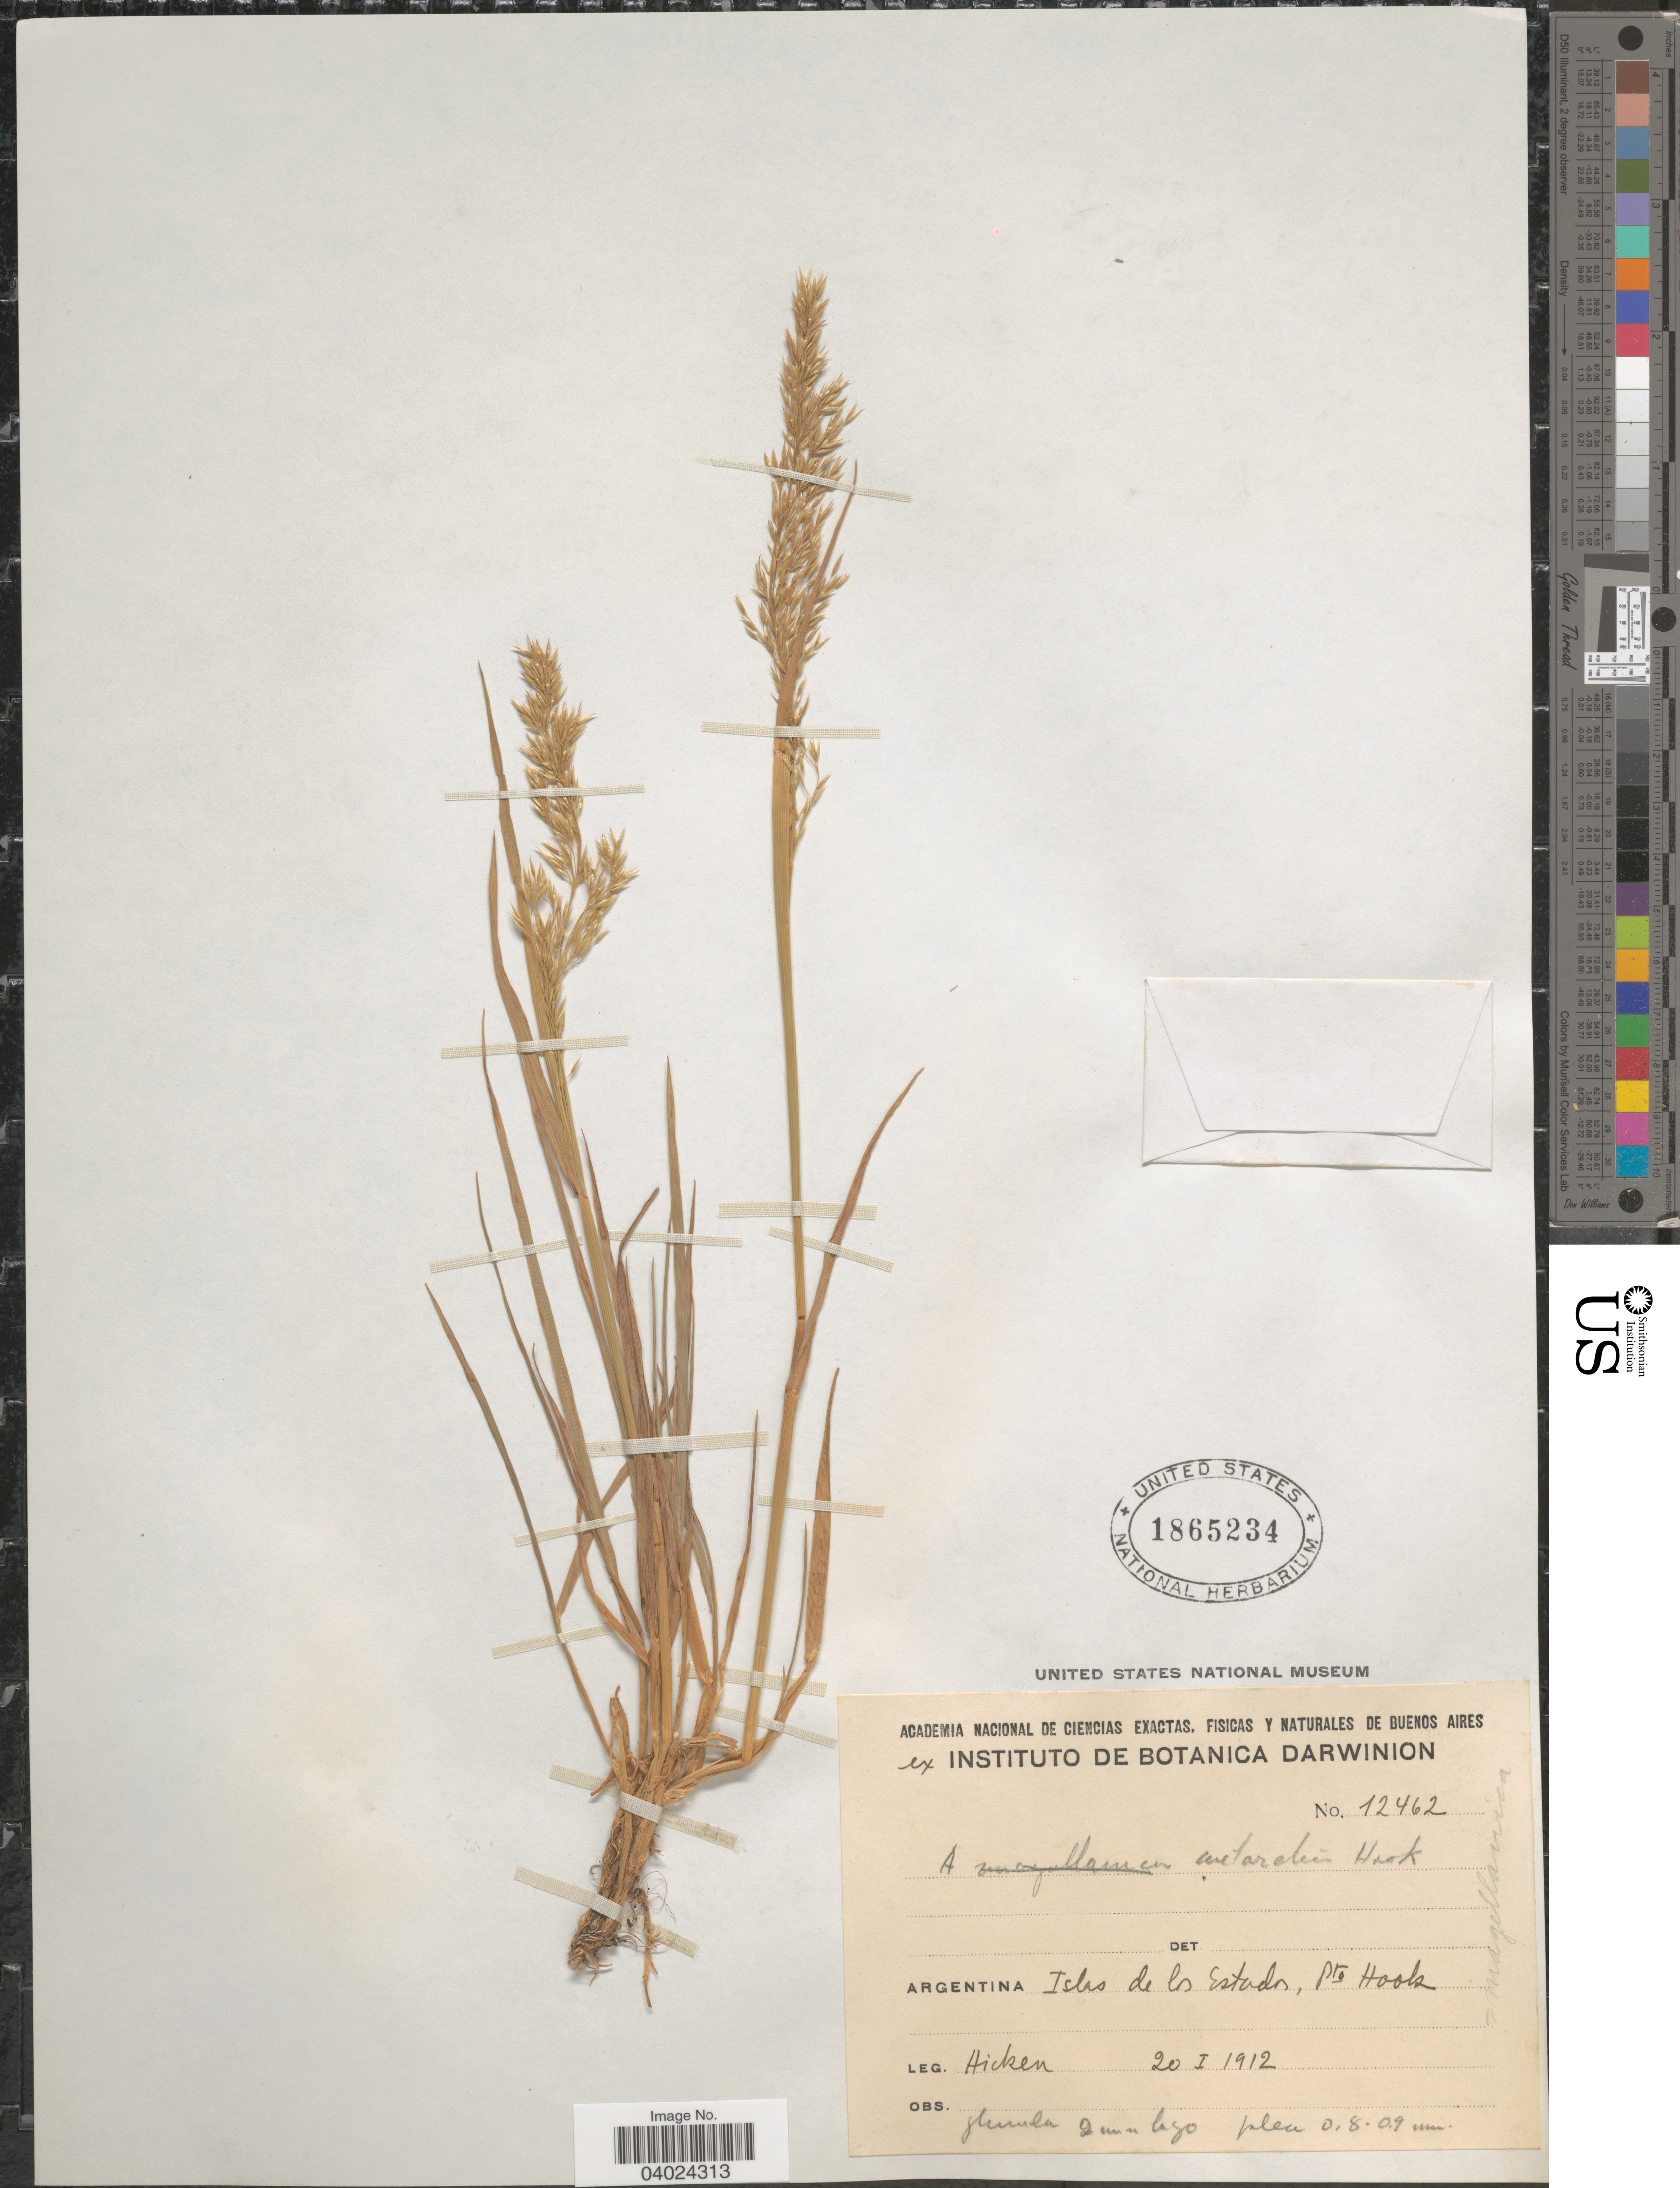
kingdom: Plantae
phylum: Tracheophyta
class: Liliopsida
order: Poales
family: Poaceae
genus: Agrostis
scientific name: Agrostis magellanica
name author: Lam.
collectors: Hicken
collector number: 12462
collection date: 1912-01-20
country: Argentina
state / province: Tierra del Fuego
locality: Islas de los Estados, Pto Hook.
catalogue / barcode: US 1865234